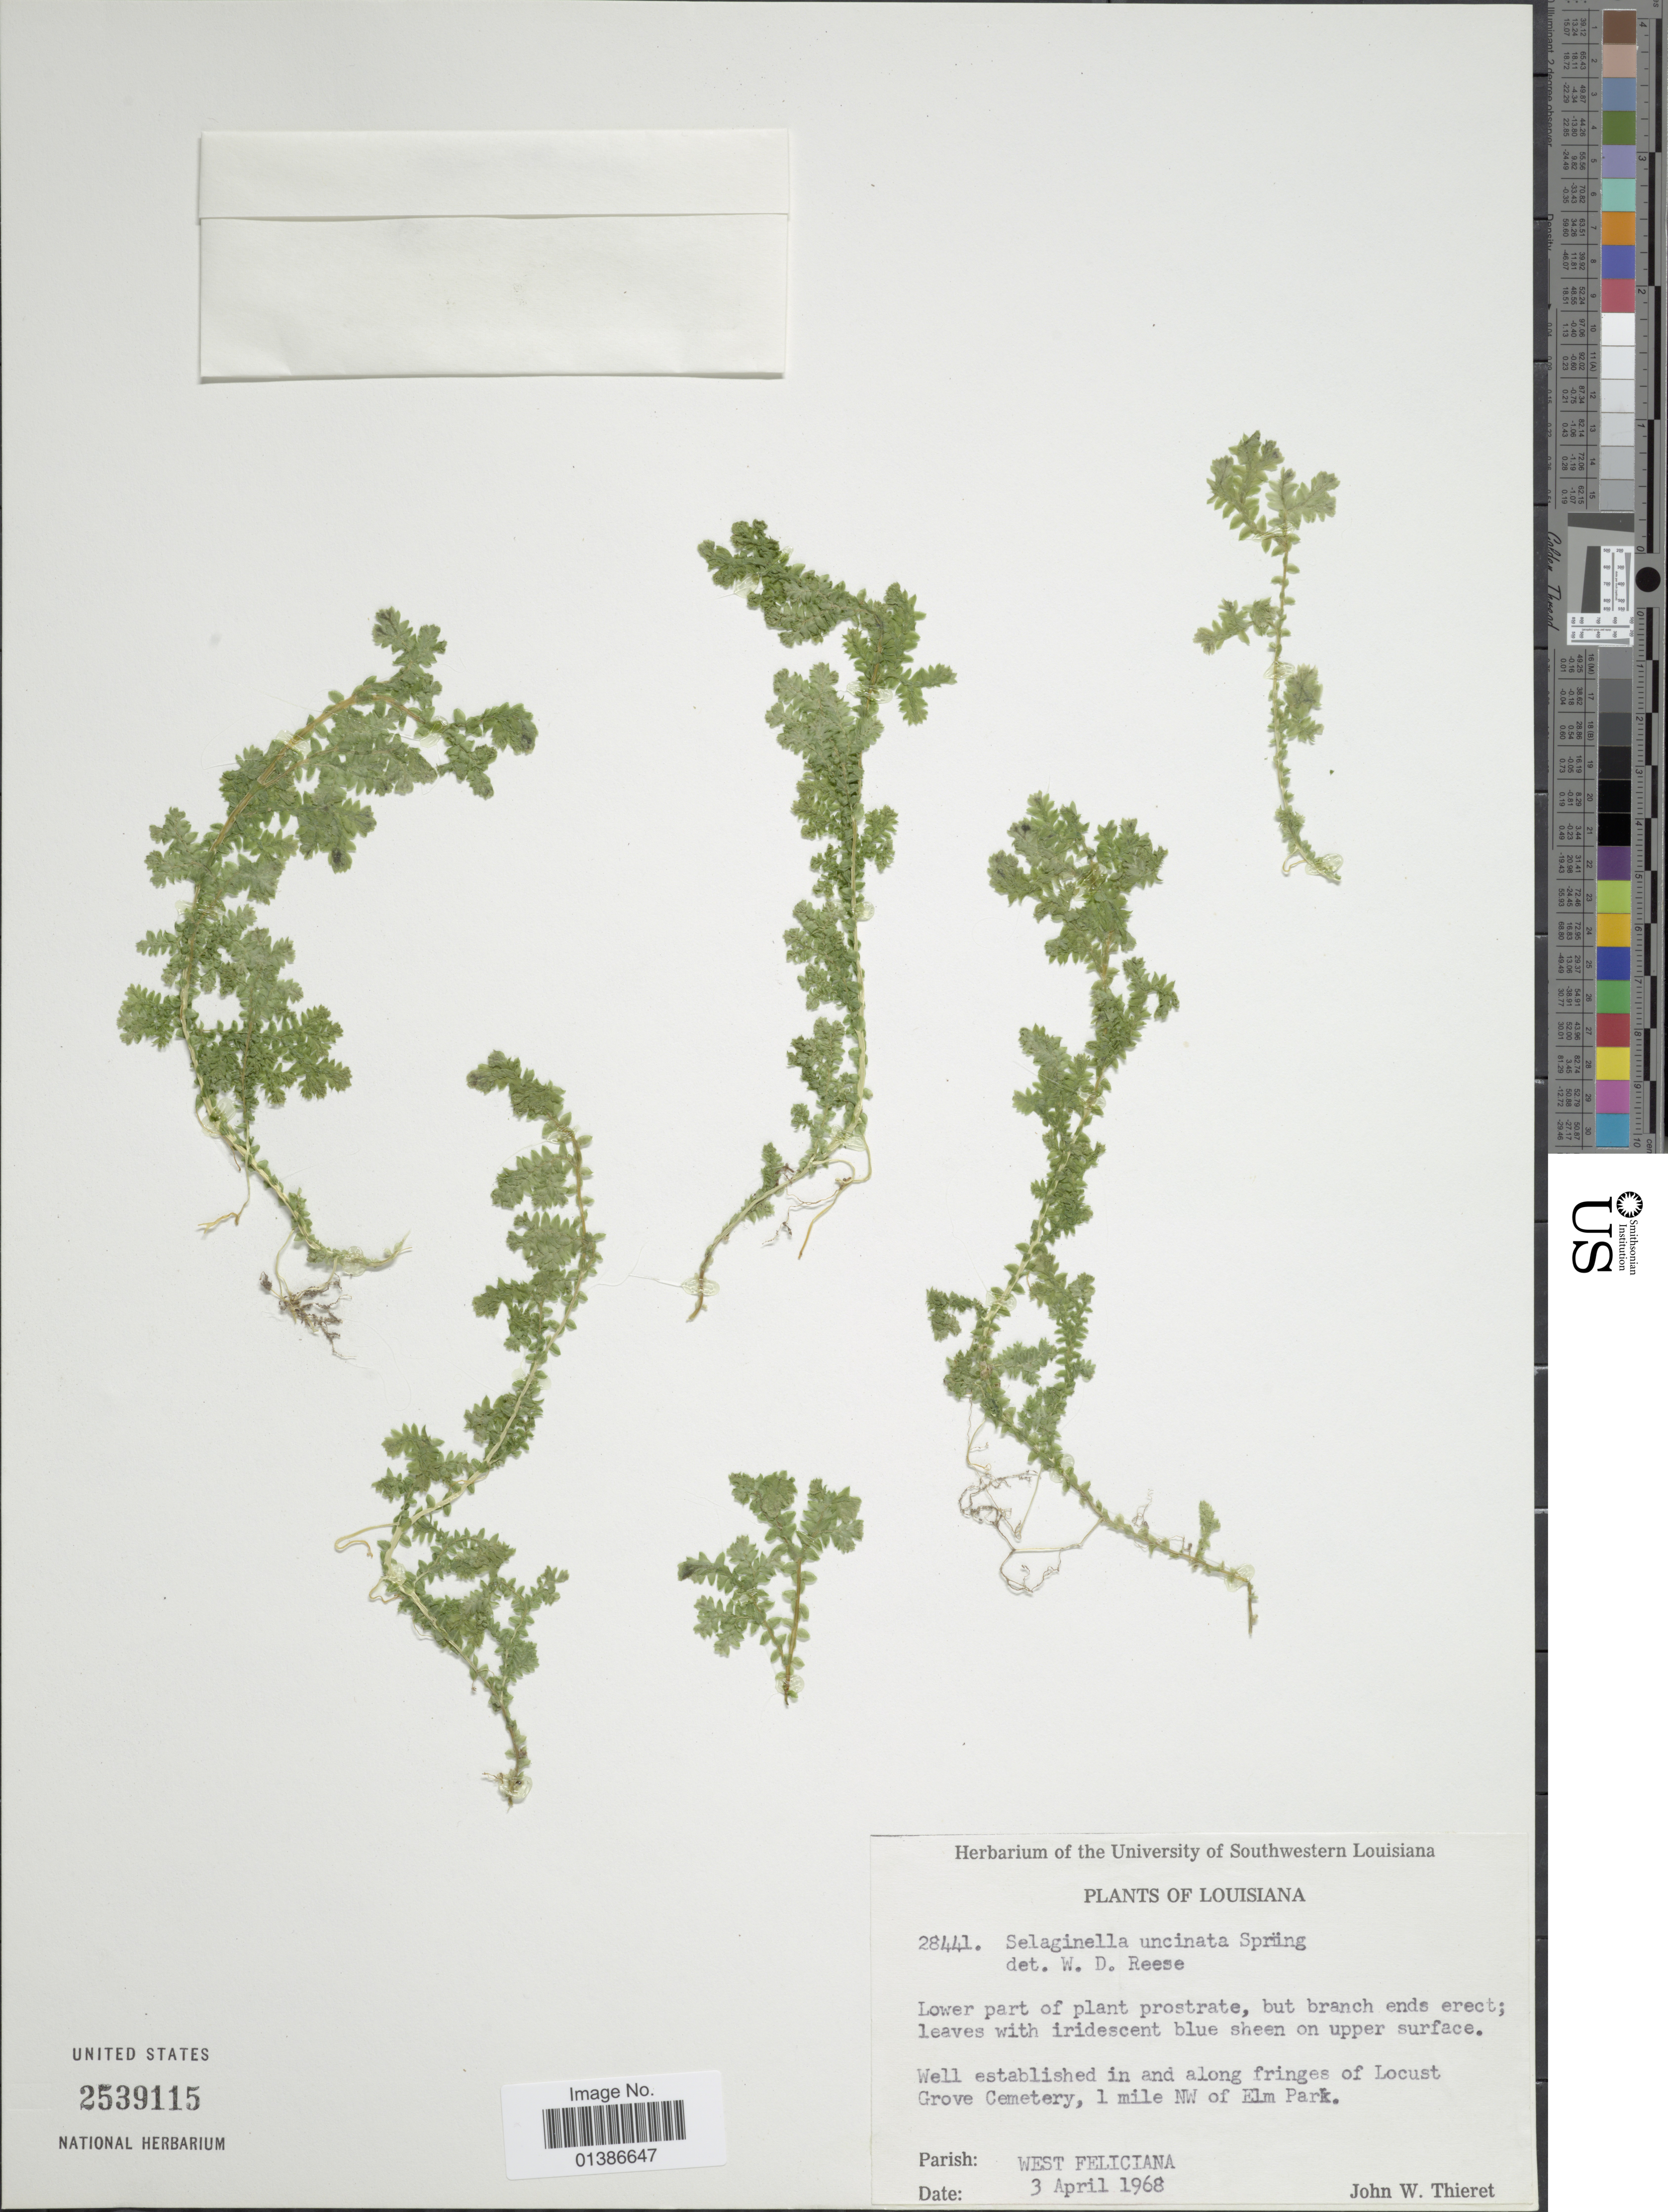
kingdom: Plantae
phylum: Tracheophyta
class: Lycopodiopsida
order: Selaginellales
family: Selaginellaceae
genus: Selaginella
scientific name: Selaginella uncinata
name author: (Desr. ex Poir.) Spring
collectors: J. W. Thieret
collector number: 28441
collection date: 1968-04-03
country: United States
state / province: Louisiana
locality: Well established in and along fringes of Locust Grove Cemetery, 1 mile NW of Elm Park. Parish: West Feliciana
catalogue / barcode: US 2539115